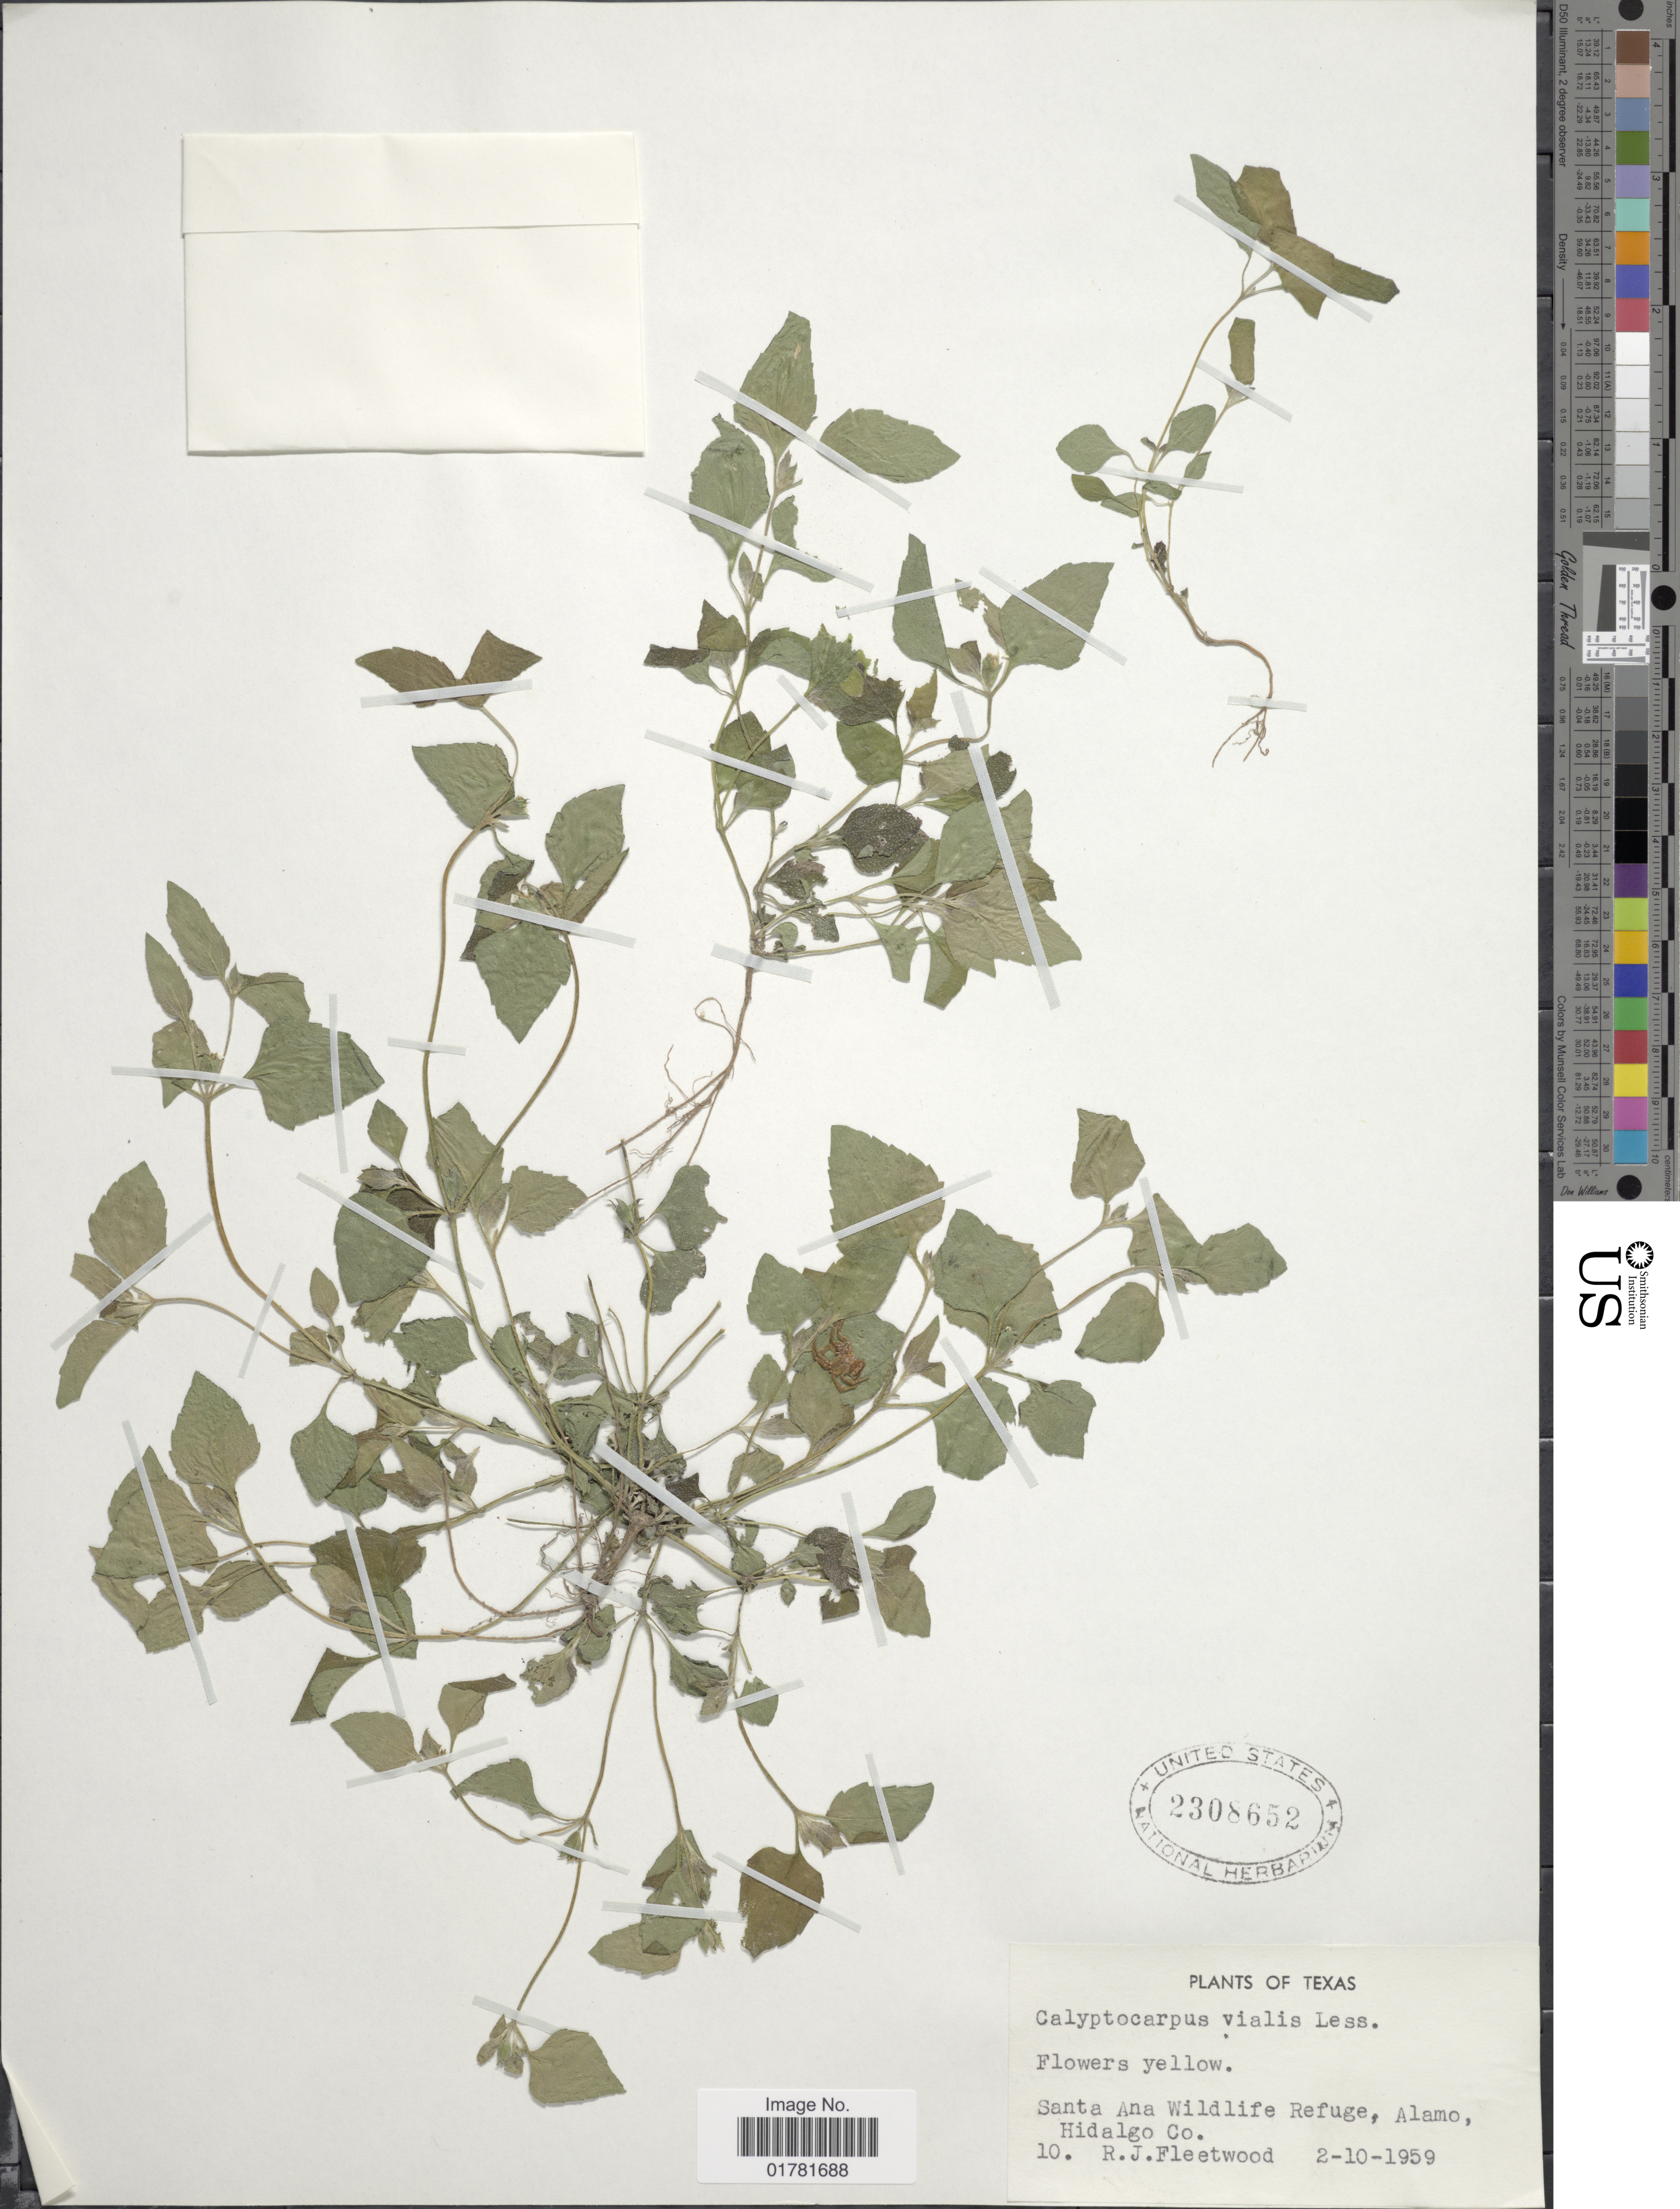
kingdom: Plantae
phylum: Tracheophyta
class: Magnoliopsida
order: Asterales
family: Asteraceae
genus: Calyptocarpus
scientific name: Calyptocarpus vialis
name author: Less.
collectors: R. J. Fleetwood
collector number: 10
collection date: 1959-10-02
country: United States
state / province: Texas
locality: Santa Ana Wildlife Refuge, Alamo, Hidalgo Co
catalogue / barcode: US 2308652